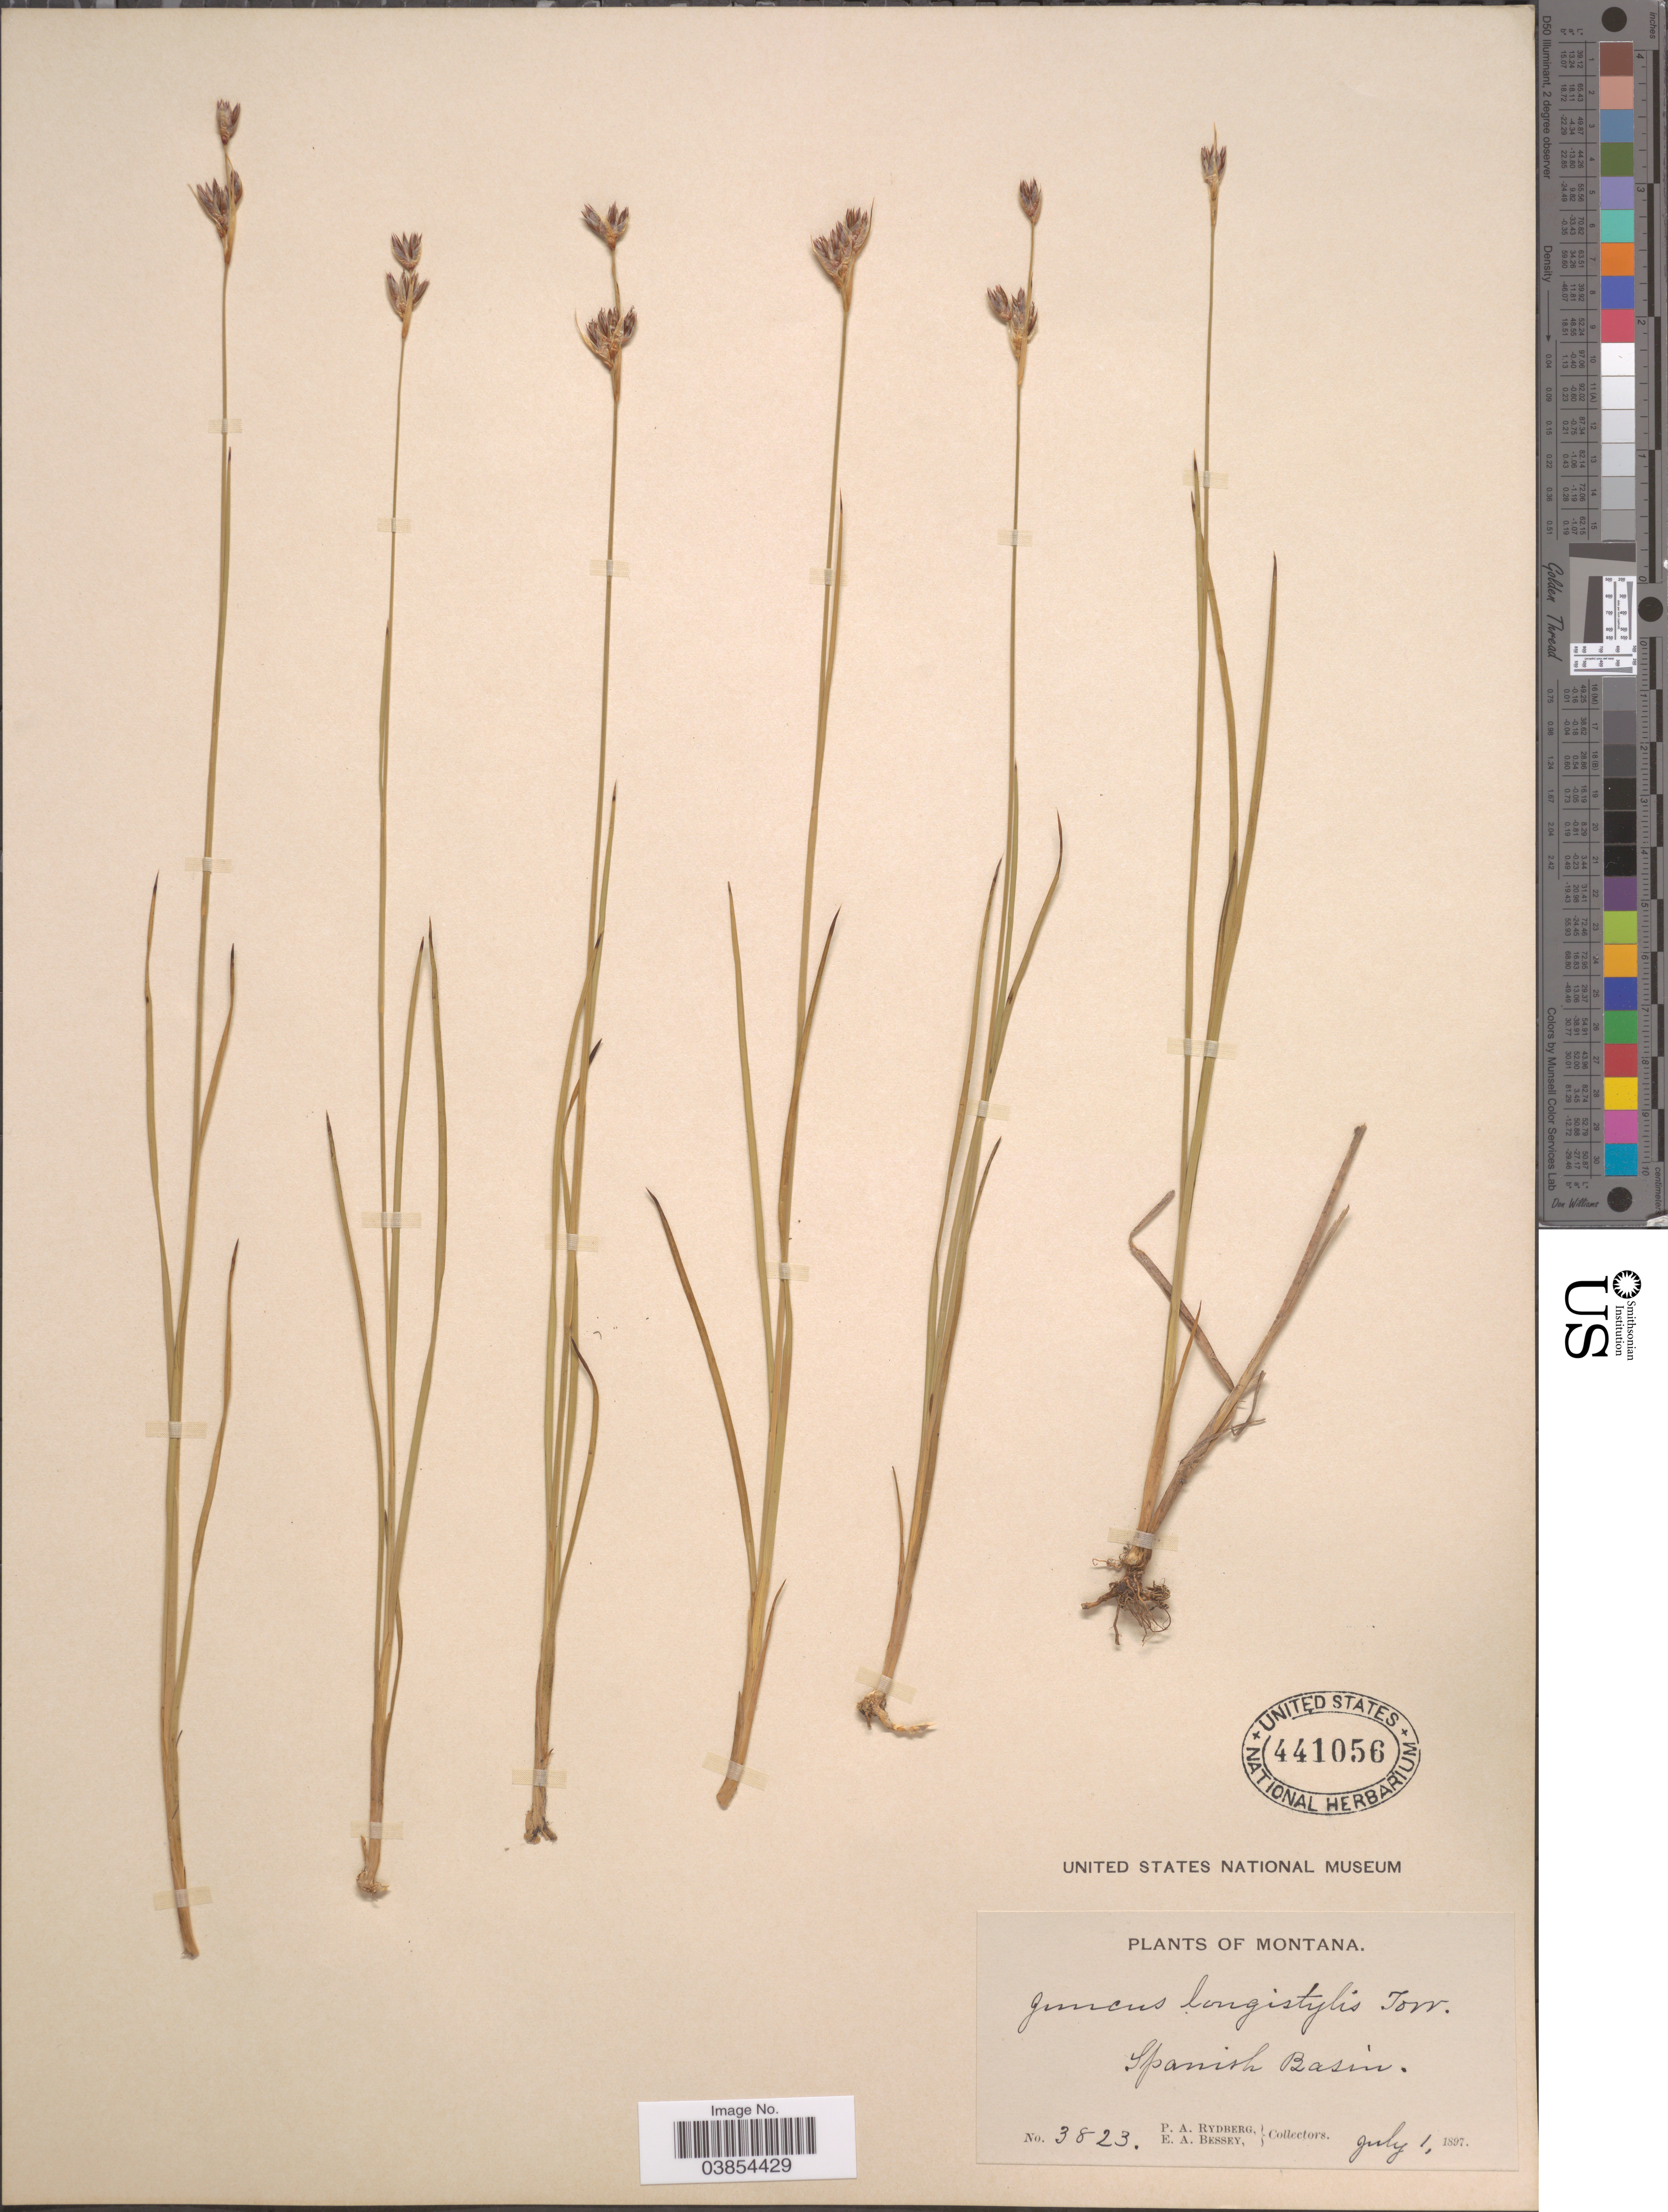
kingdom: Plantae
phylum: Tracheophyta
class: Liliopsida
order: Poales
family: Juncaceae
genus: Juncus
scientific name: Juncus longistylis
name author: Torr.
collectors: P. A. Rydberg & E. A. Bessey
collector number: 3823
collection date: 1897-07-01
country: United States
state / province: Montana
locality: Spanish Basin.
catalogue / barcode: US 441056